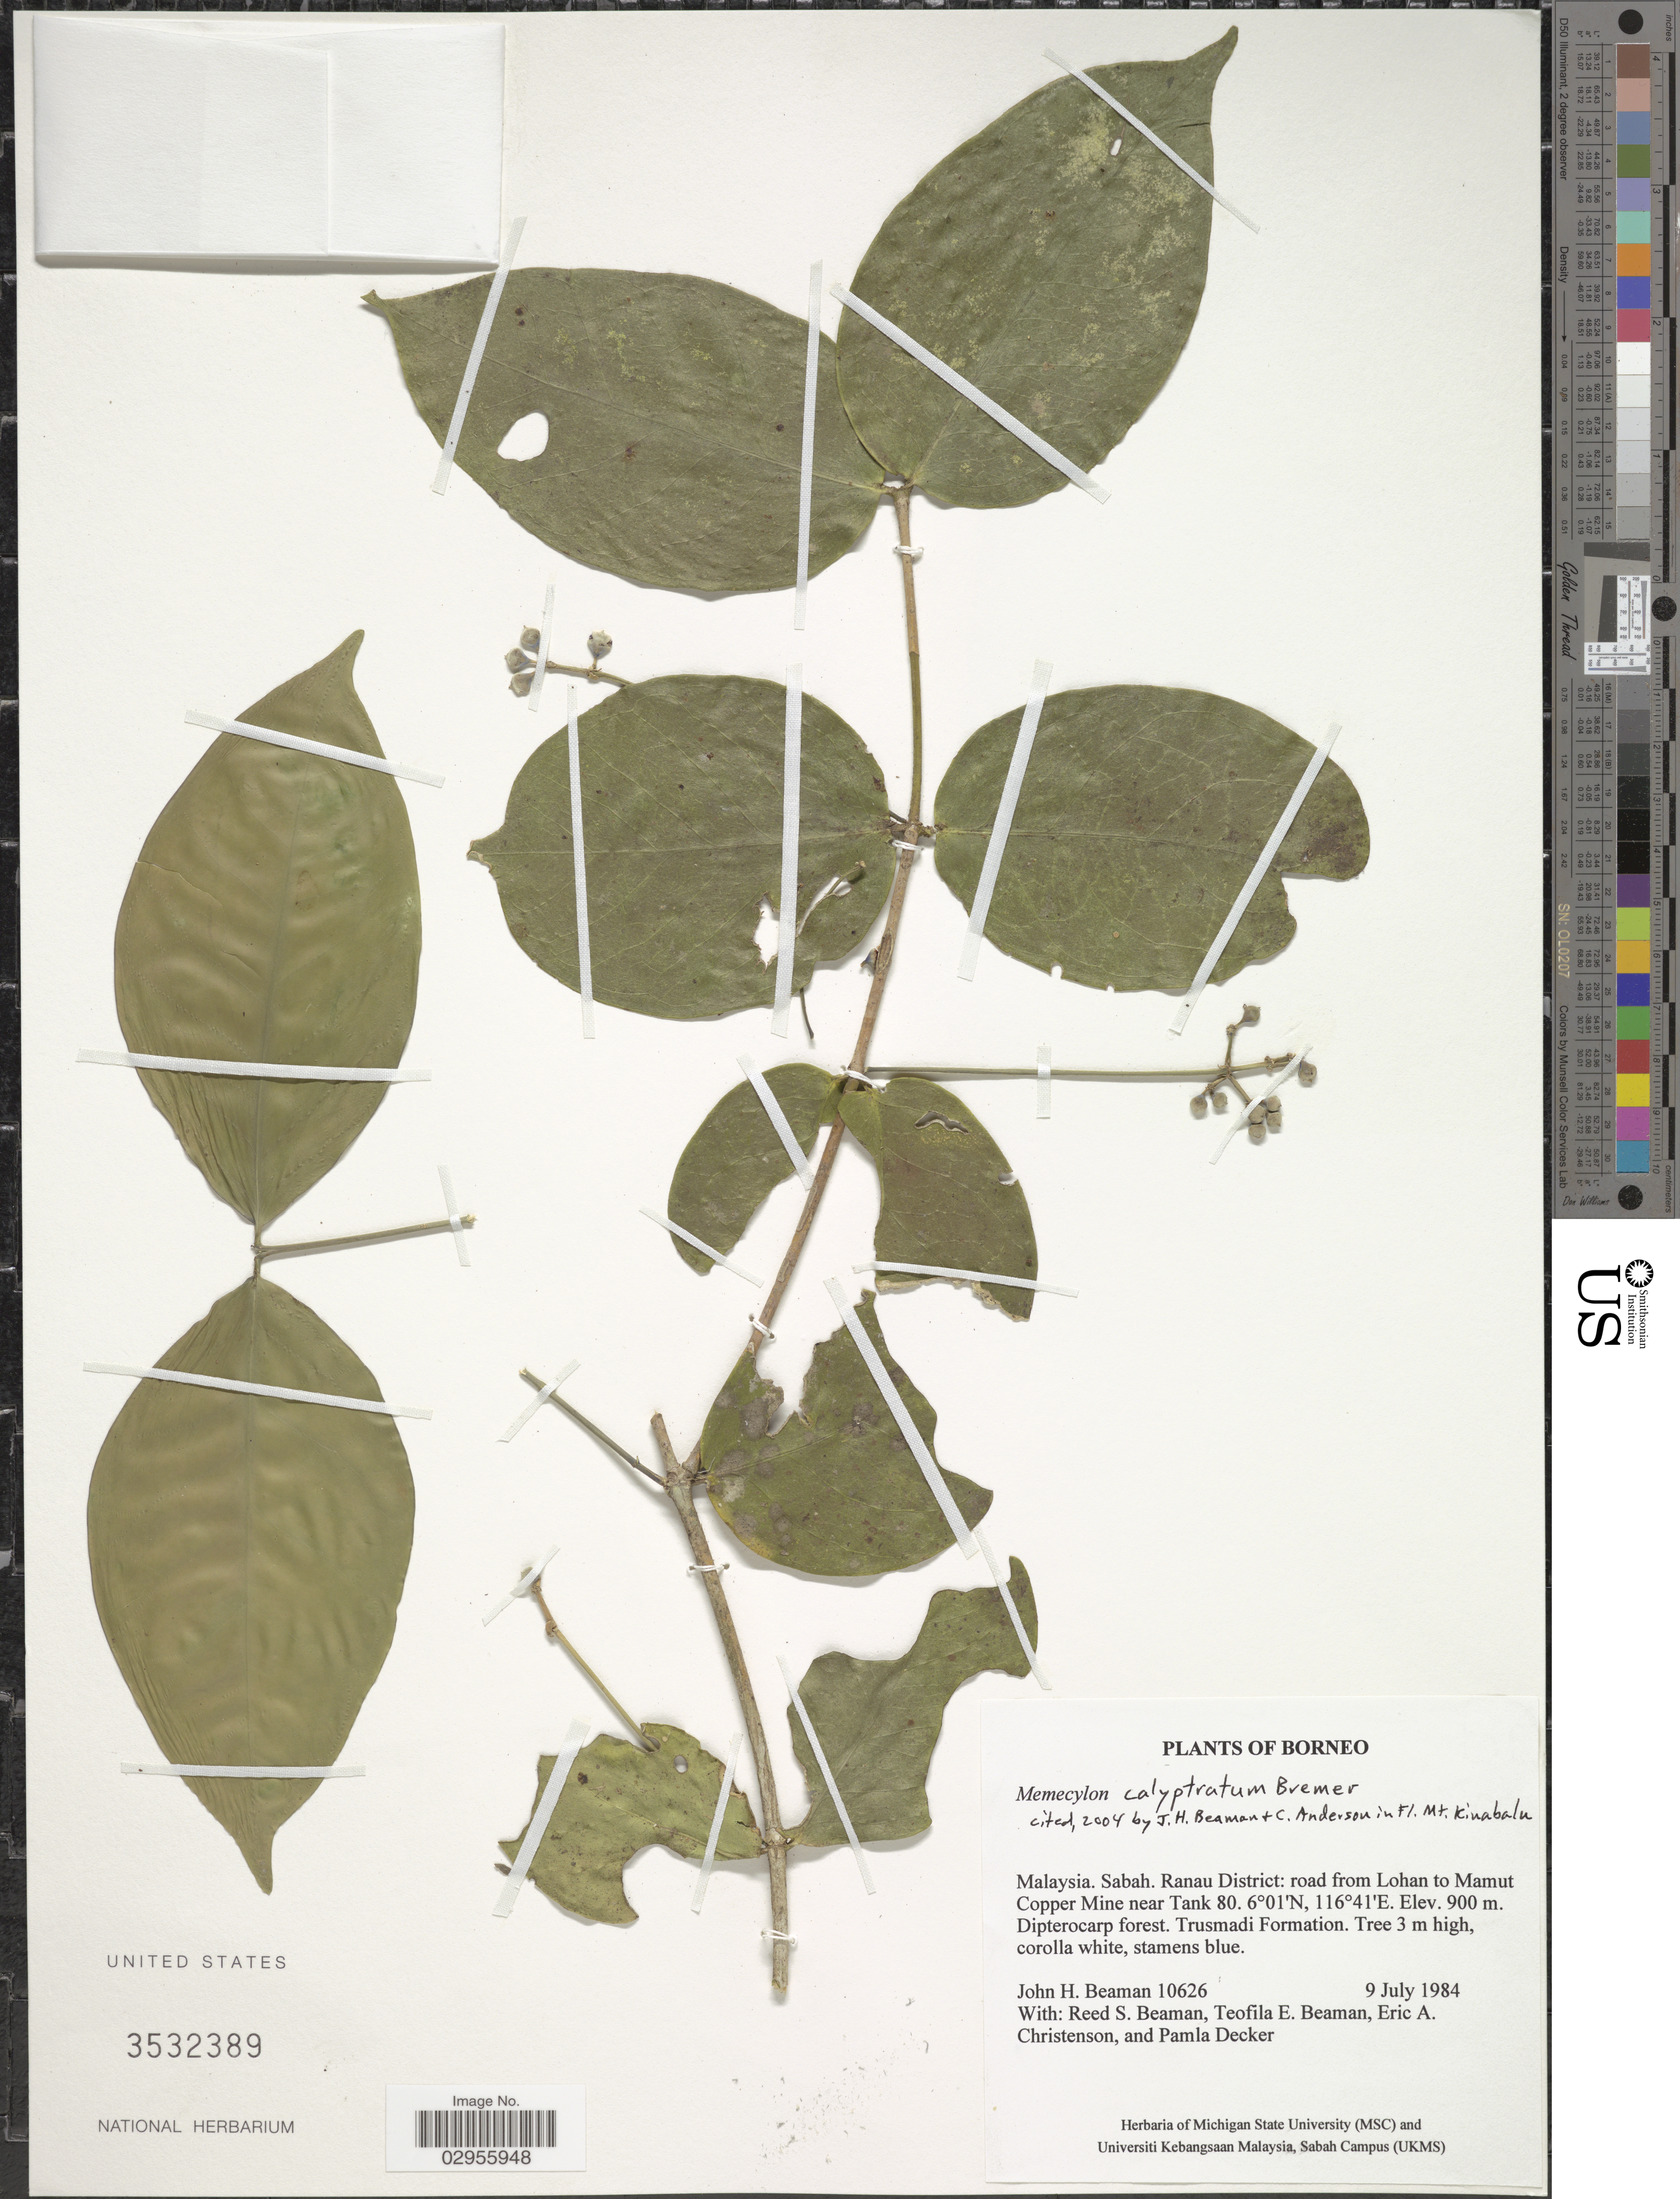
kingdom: Plantae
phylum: Tracheophyta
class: Magnoliopsida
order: Myrtales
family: Melastomataceae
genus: Memecylon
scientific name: Memecylon calyptratum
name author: K. Bremer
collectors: J. H. Beaman, R. S. Beaman, T. E. Beaman, E. A. Christenson & P. Decker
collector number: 10626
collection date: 1984-07-09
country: Malaysia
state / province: Sabah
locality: Borneo. Ranau District: road from Lohan to Mamut Copper Mine near Tank 80.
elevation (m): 900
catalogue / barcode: US 3532389